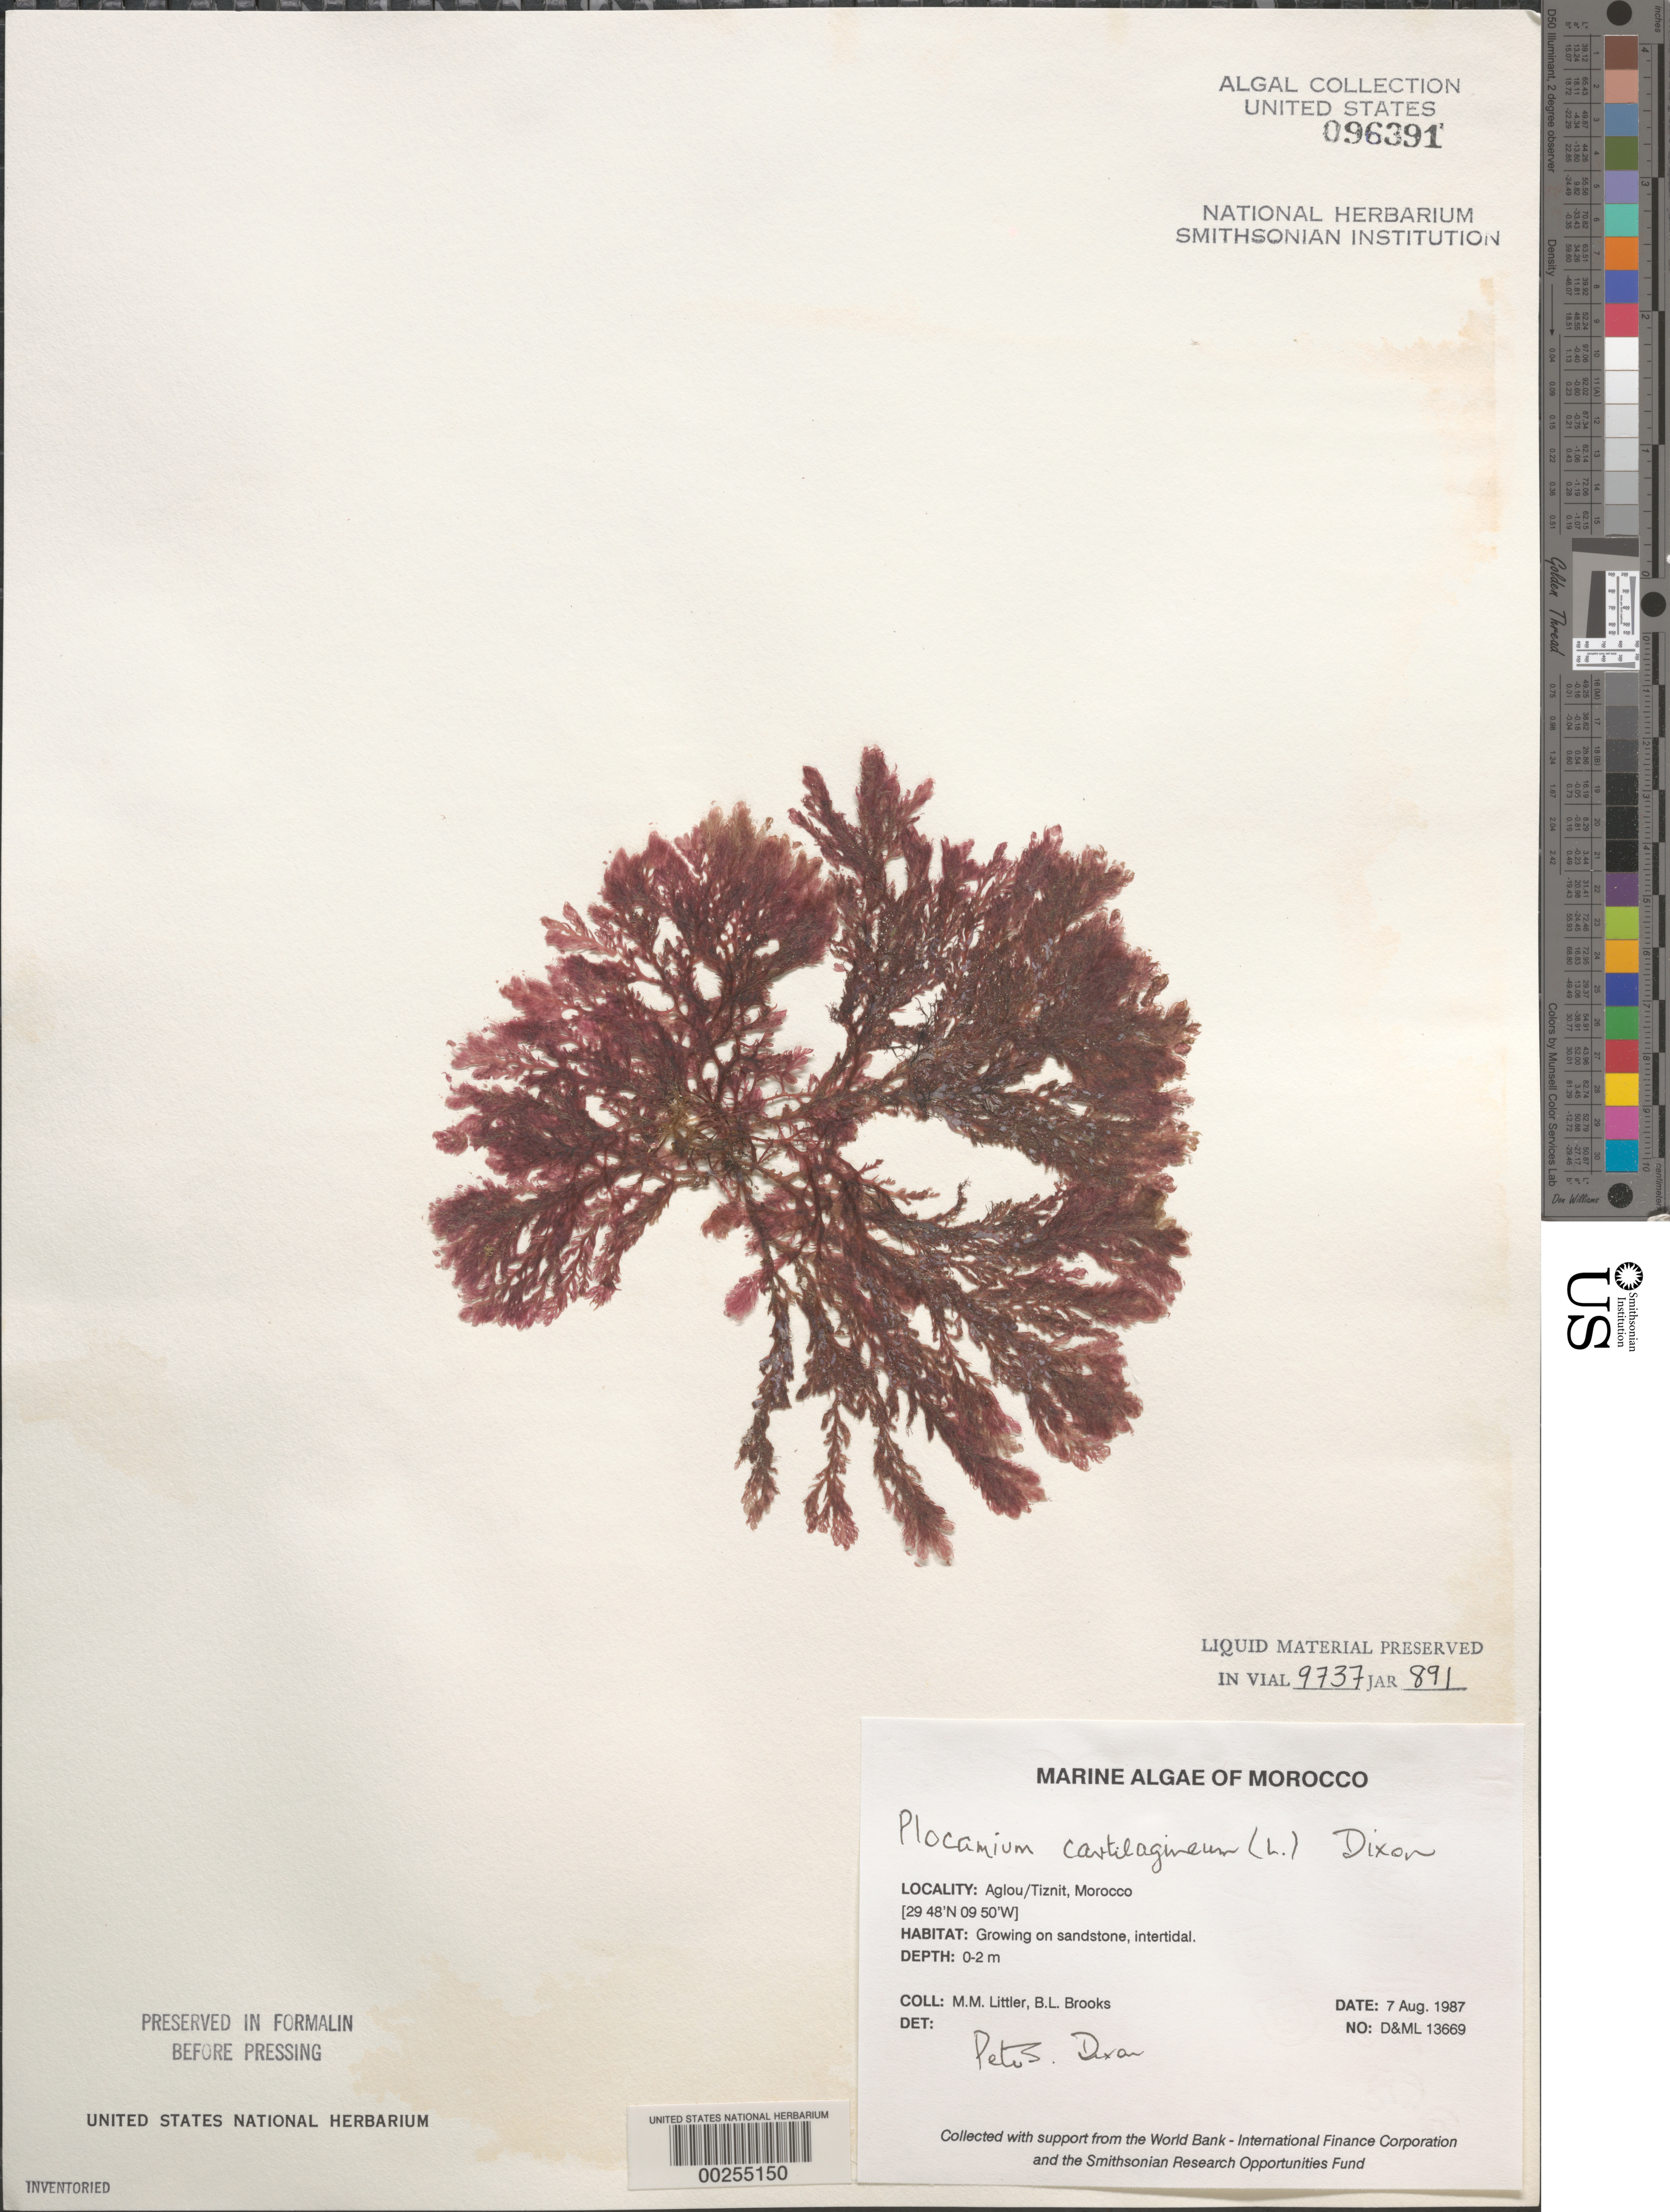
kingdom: Plantae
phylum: Rhodophyta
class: Florideophyceae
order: Plocamiales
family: Plocamiaceae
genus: Plocamium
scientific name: Plocamium cartilagineum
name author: (L.) P.S. Dixon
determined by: Dixon, P. S.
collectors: M. M. Littler & B. Brooks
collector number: D&ML 13669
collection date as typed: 07 Aug 1987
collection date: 1987-08-07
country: Morocco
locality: Aglou / Tiznit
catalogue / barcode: US 96391